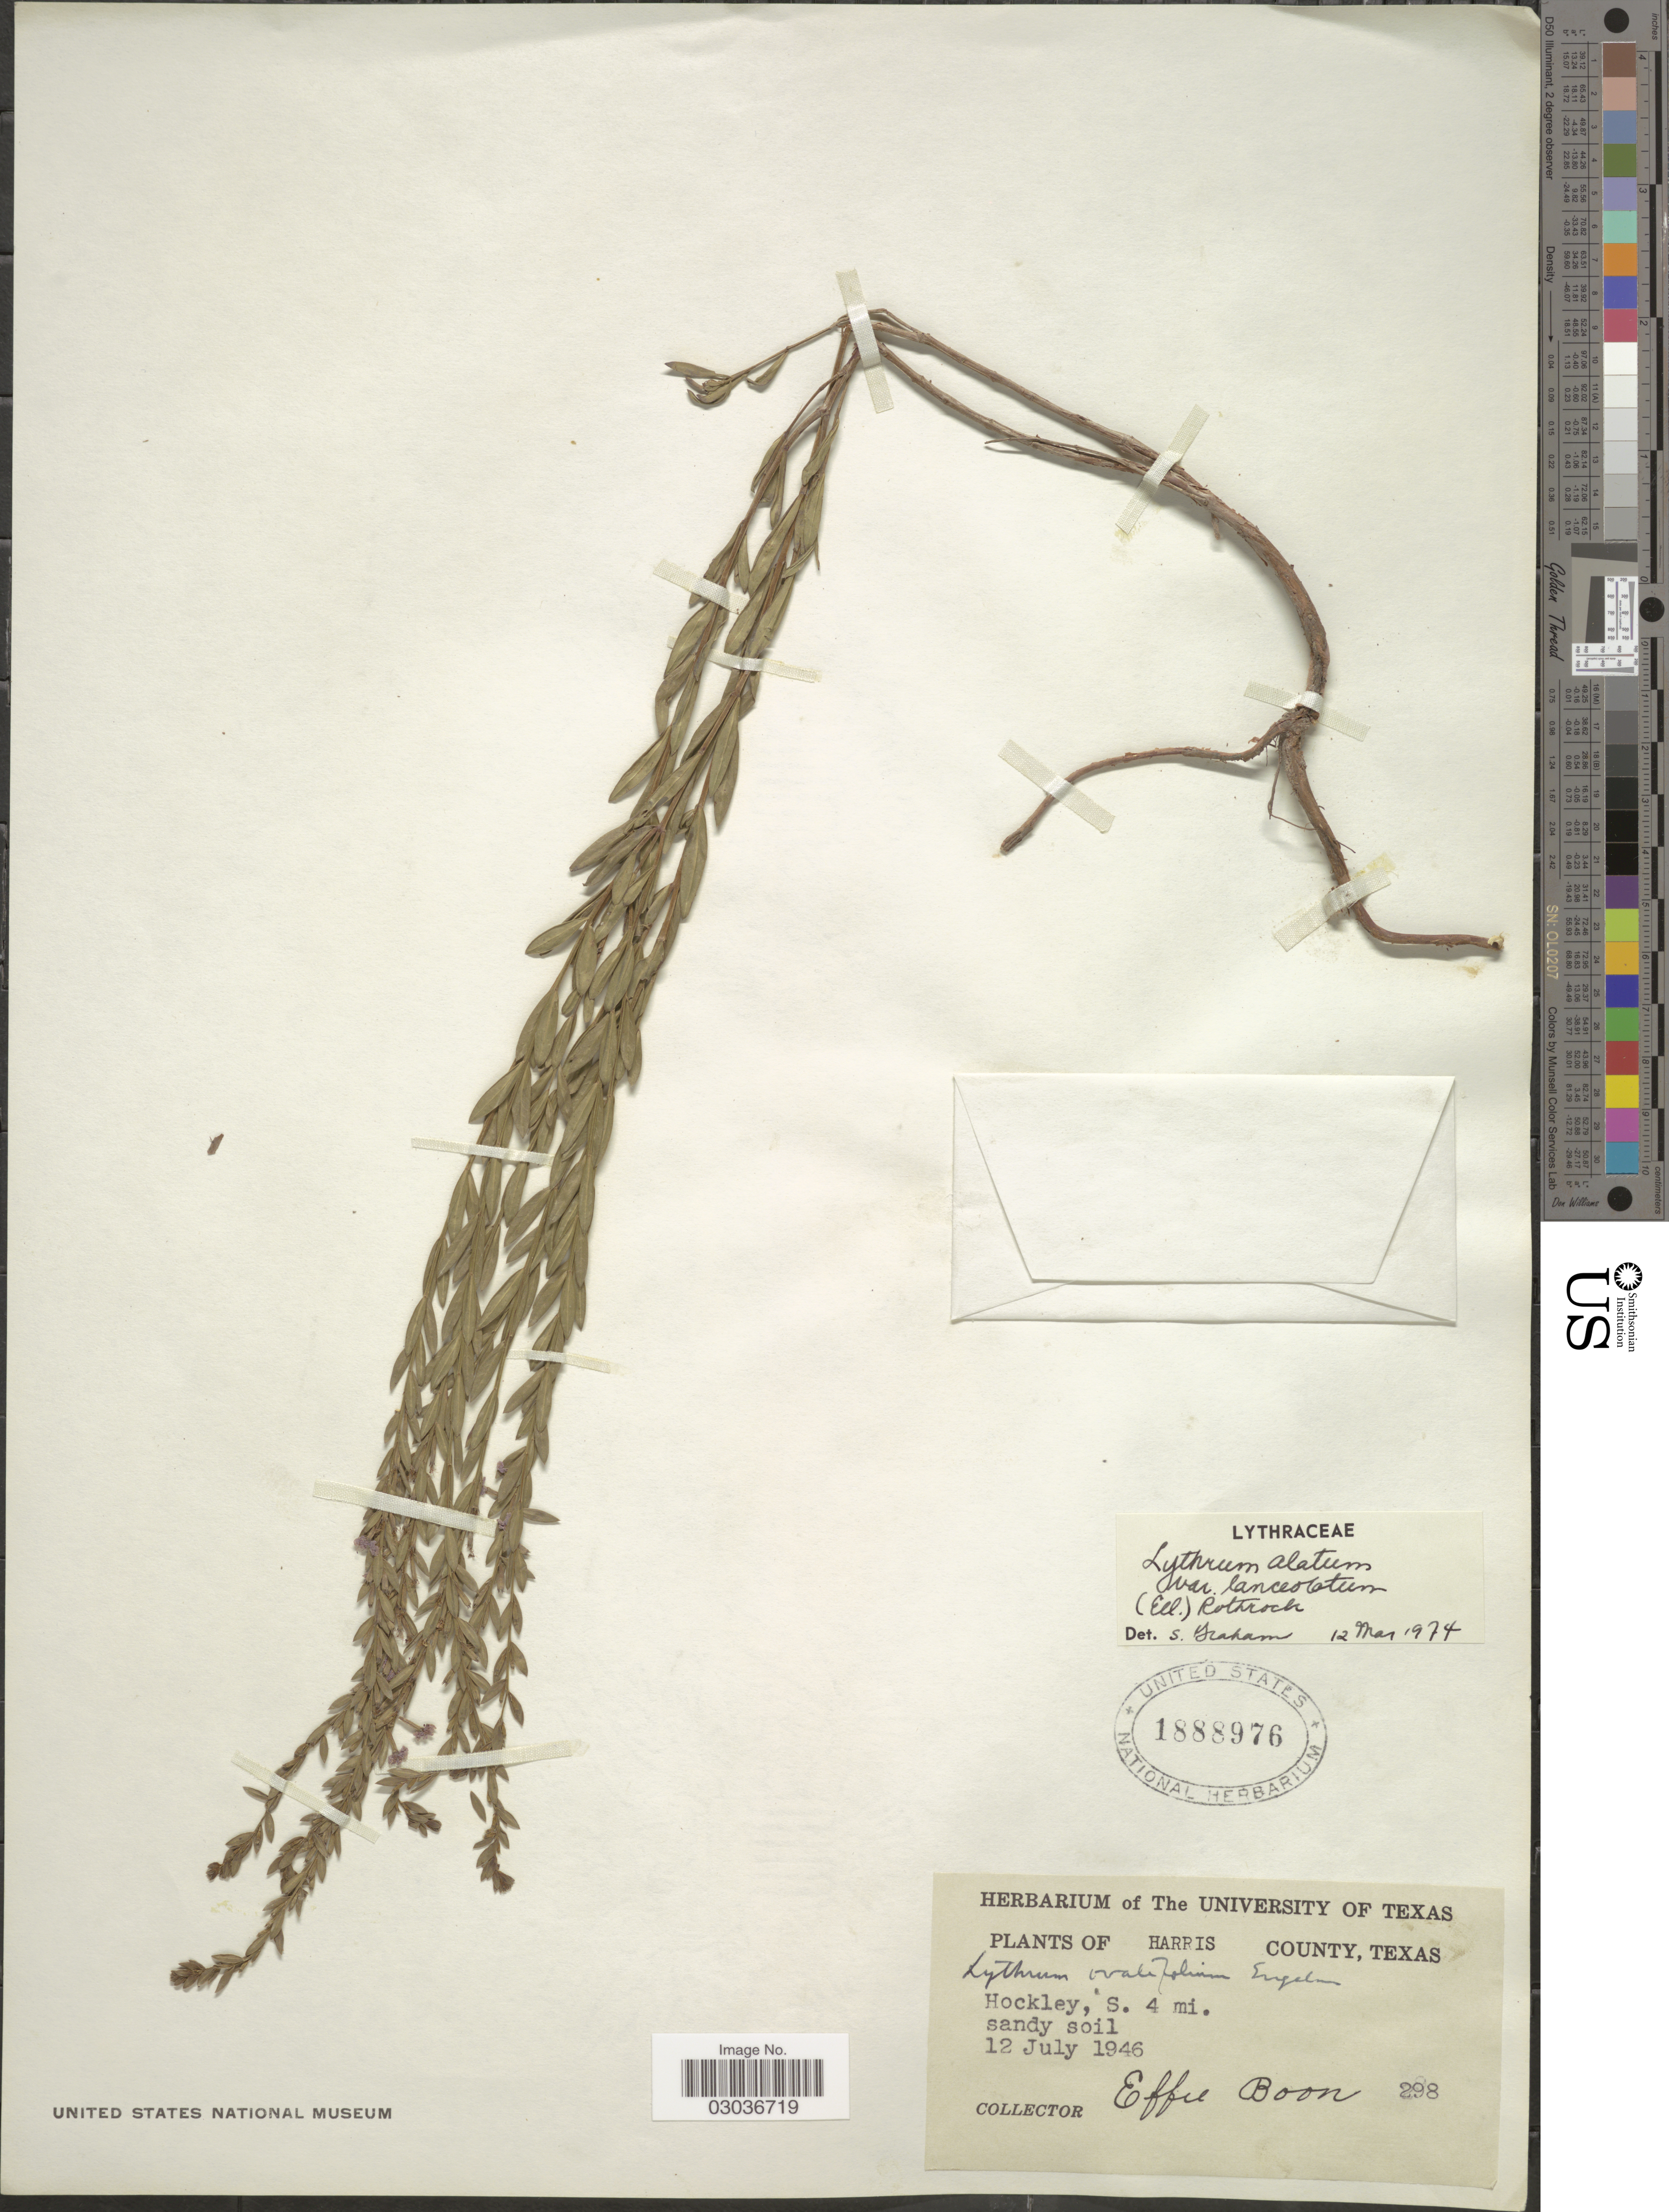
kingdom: Plantae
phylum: Tracheophyta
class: Magnoliopsida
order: Myrtales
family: Lythraceae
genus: Lythrum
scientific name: Lythrum alatum var. lanceolatum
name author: (Elliott) A. Gray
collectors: E. Boon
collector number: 298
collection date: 1946-07-12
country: United States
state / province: Texas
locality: Harris County. Hockley, S. 4 mi.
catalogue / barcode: US 1888976